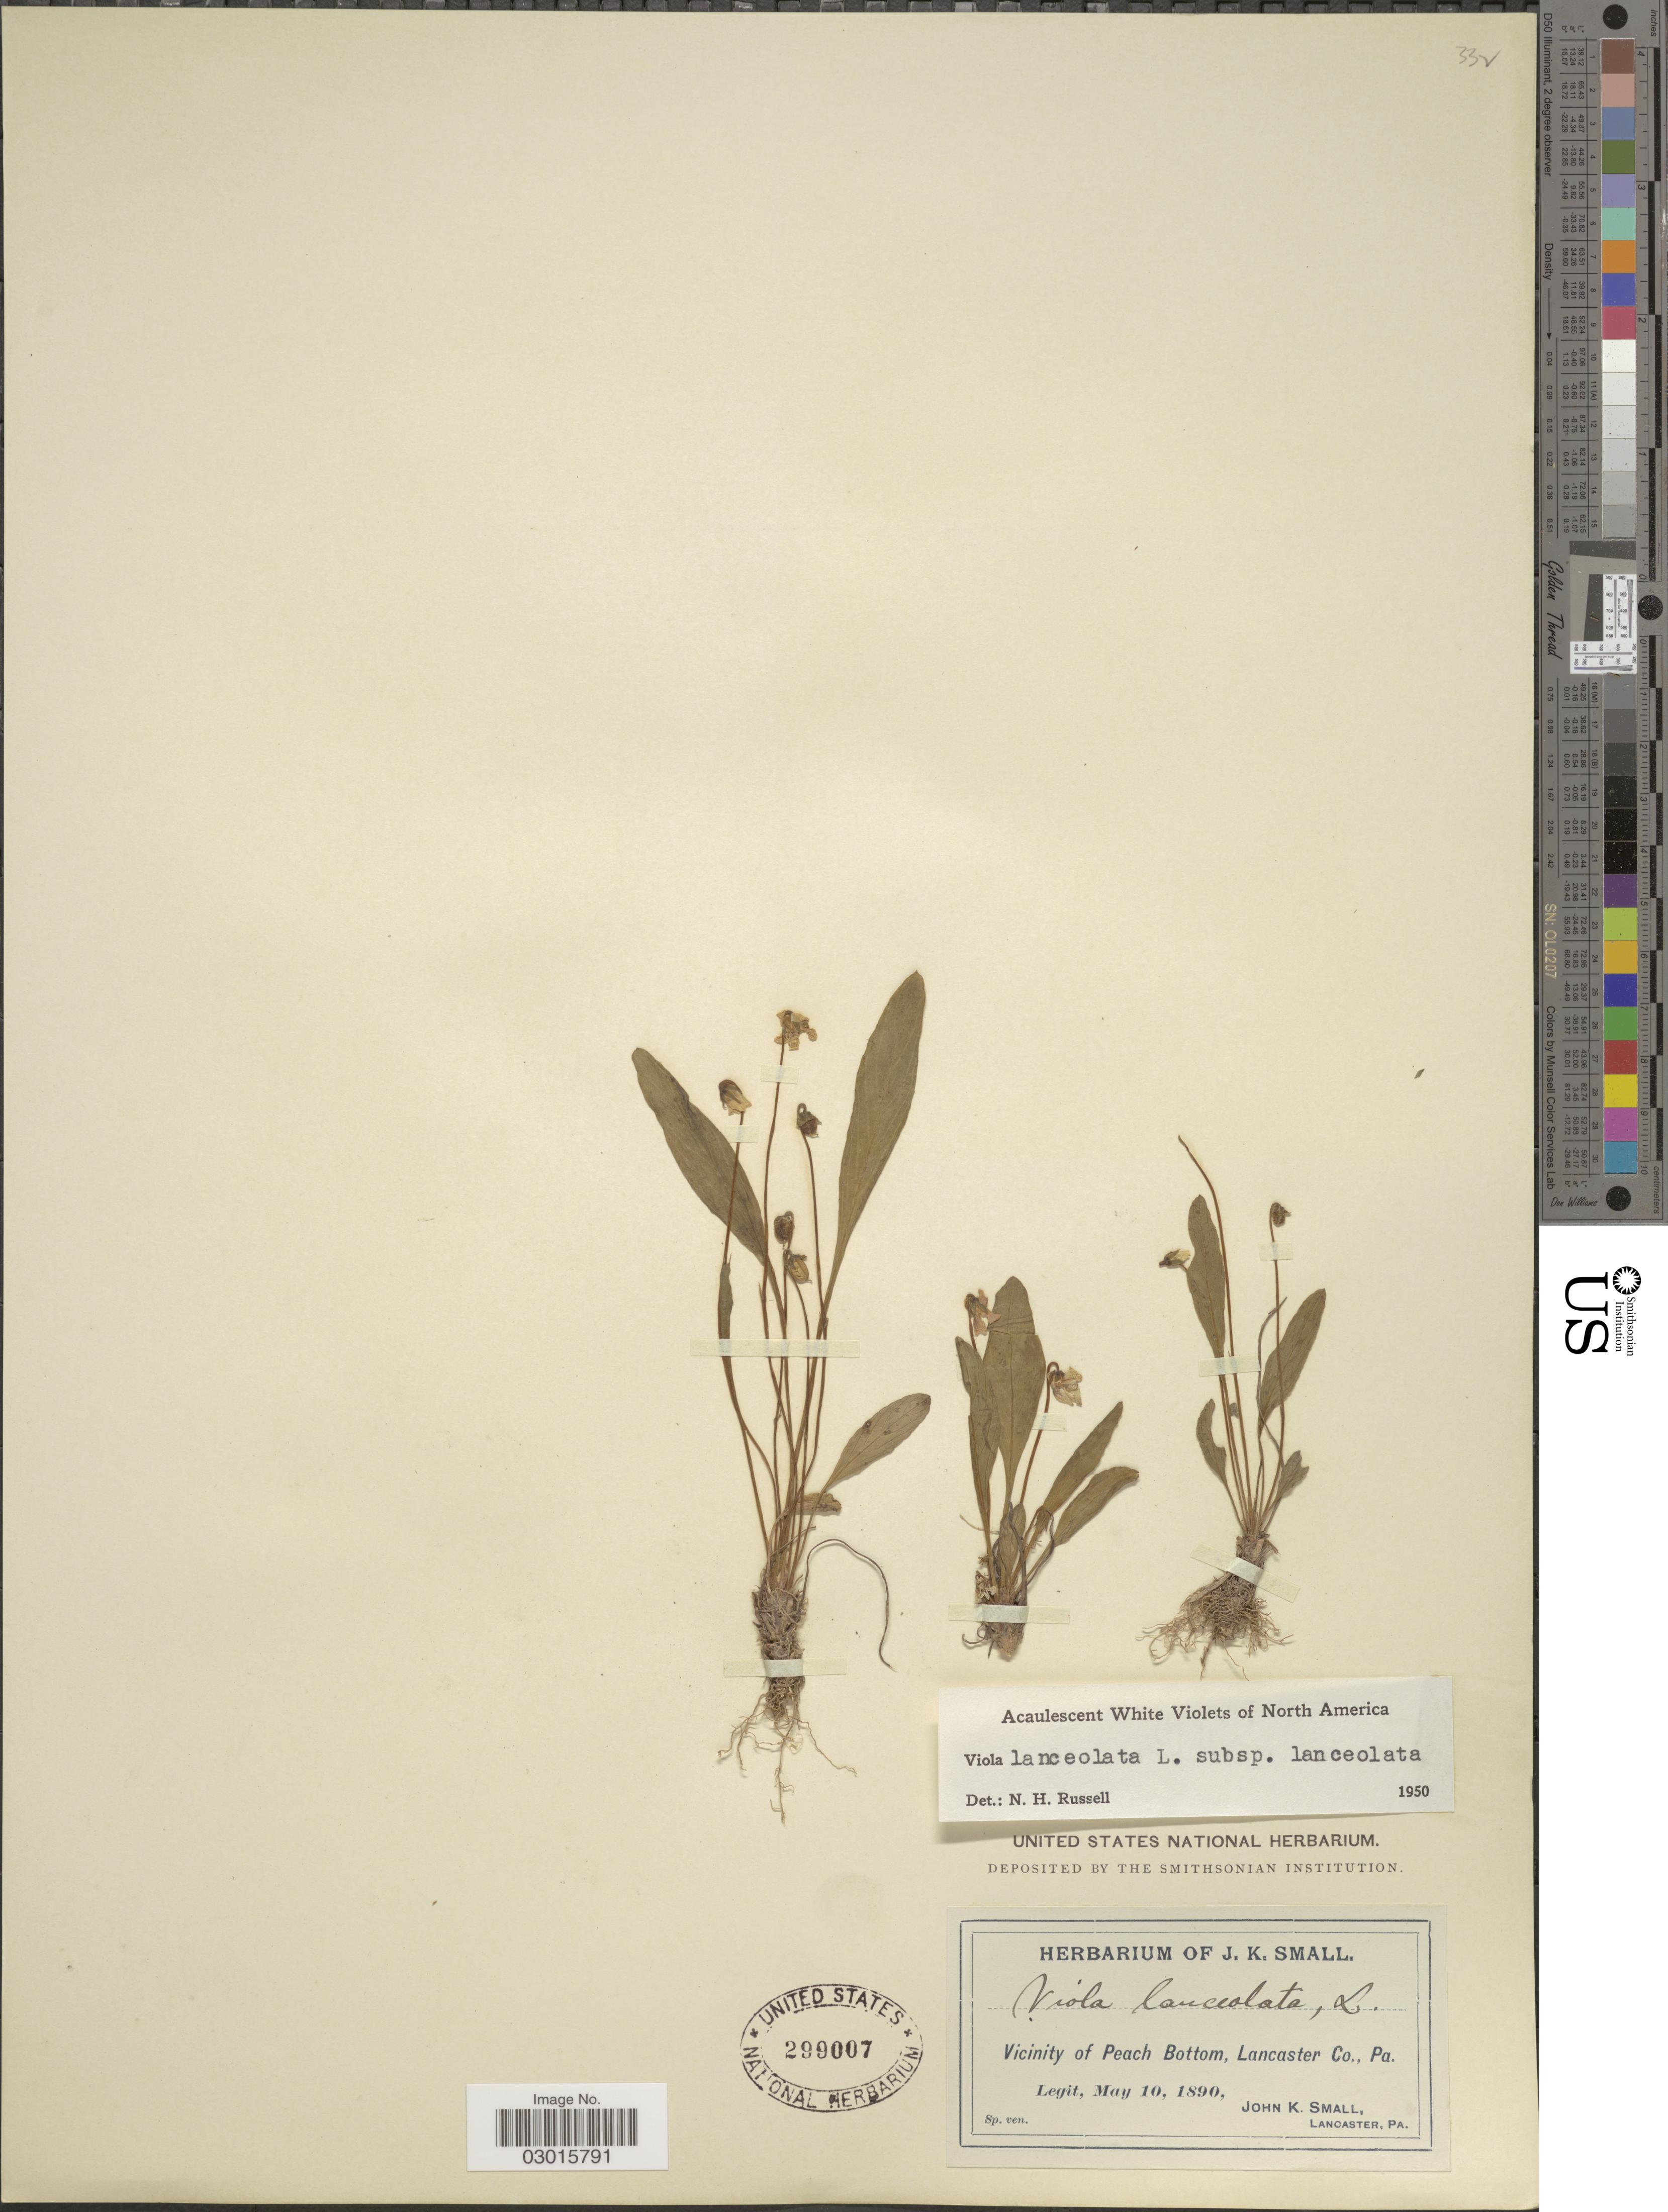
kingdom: Plantae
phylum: Tracheophyta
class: Magnoliopsida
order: Malpighiales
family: Violaceae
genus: Viola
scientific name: Viola lanceolata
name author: L.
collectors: J. K. Small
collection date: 1890-05-10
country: United States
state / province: Pennsylvania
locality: Vicinity of Peach Bottom, Lancaster Co.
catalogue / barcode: US 299007